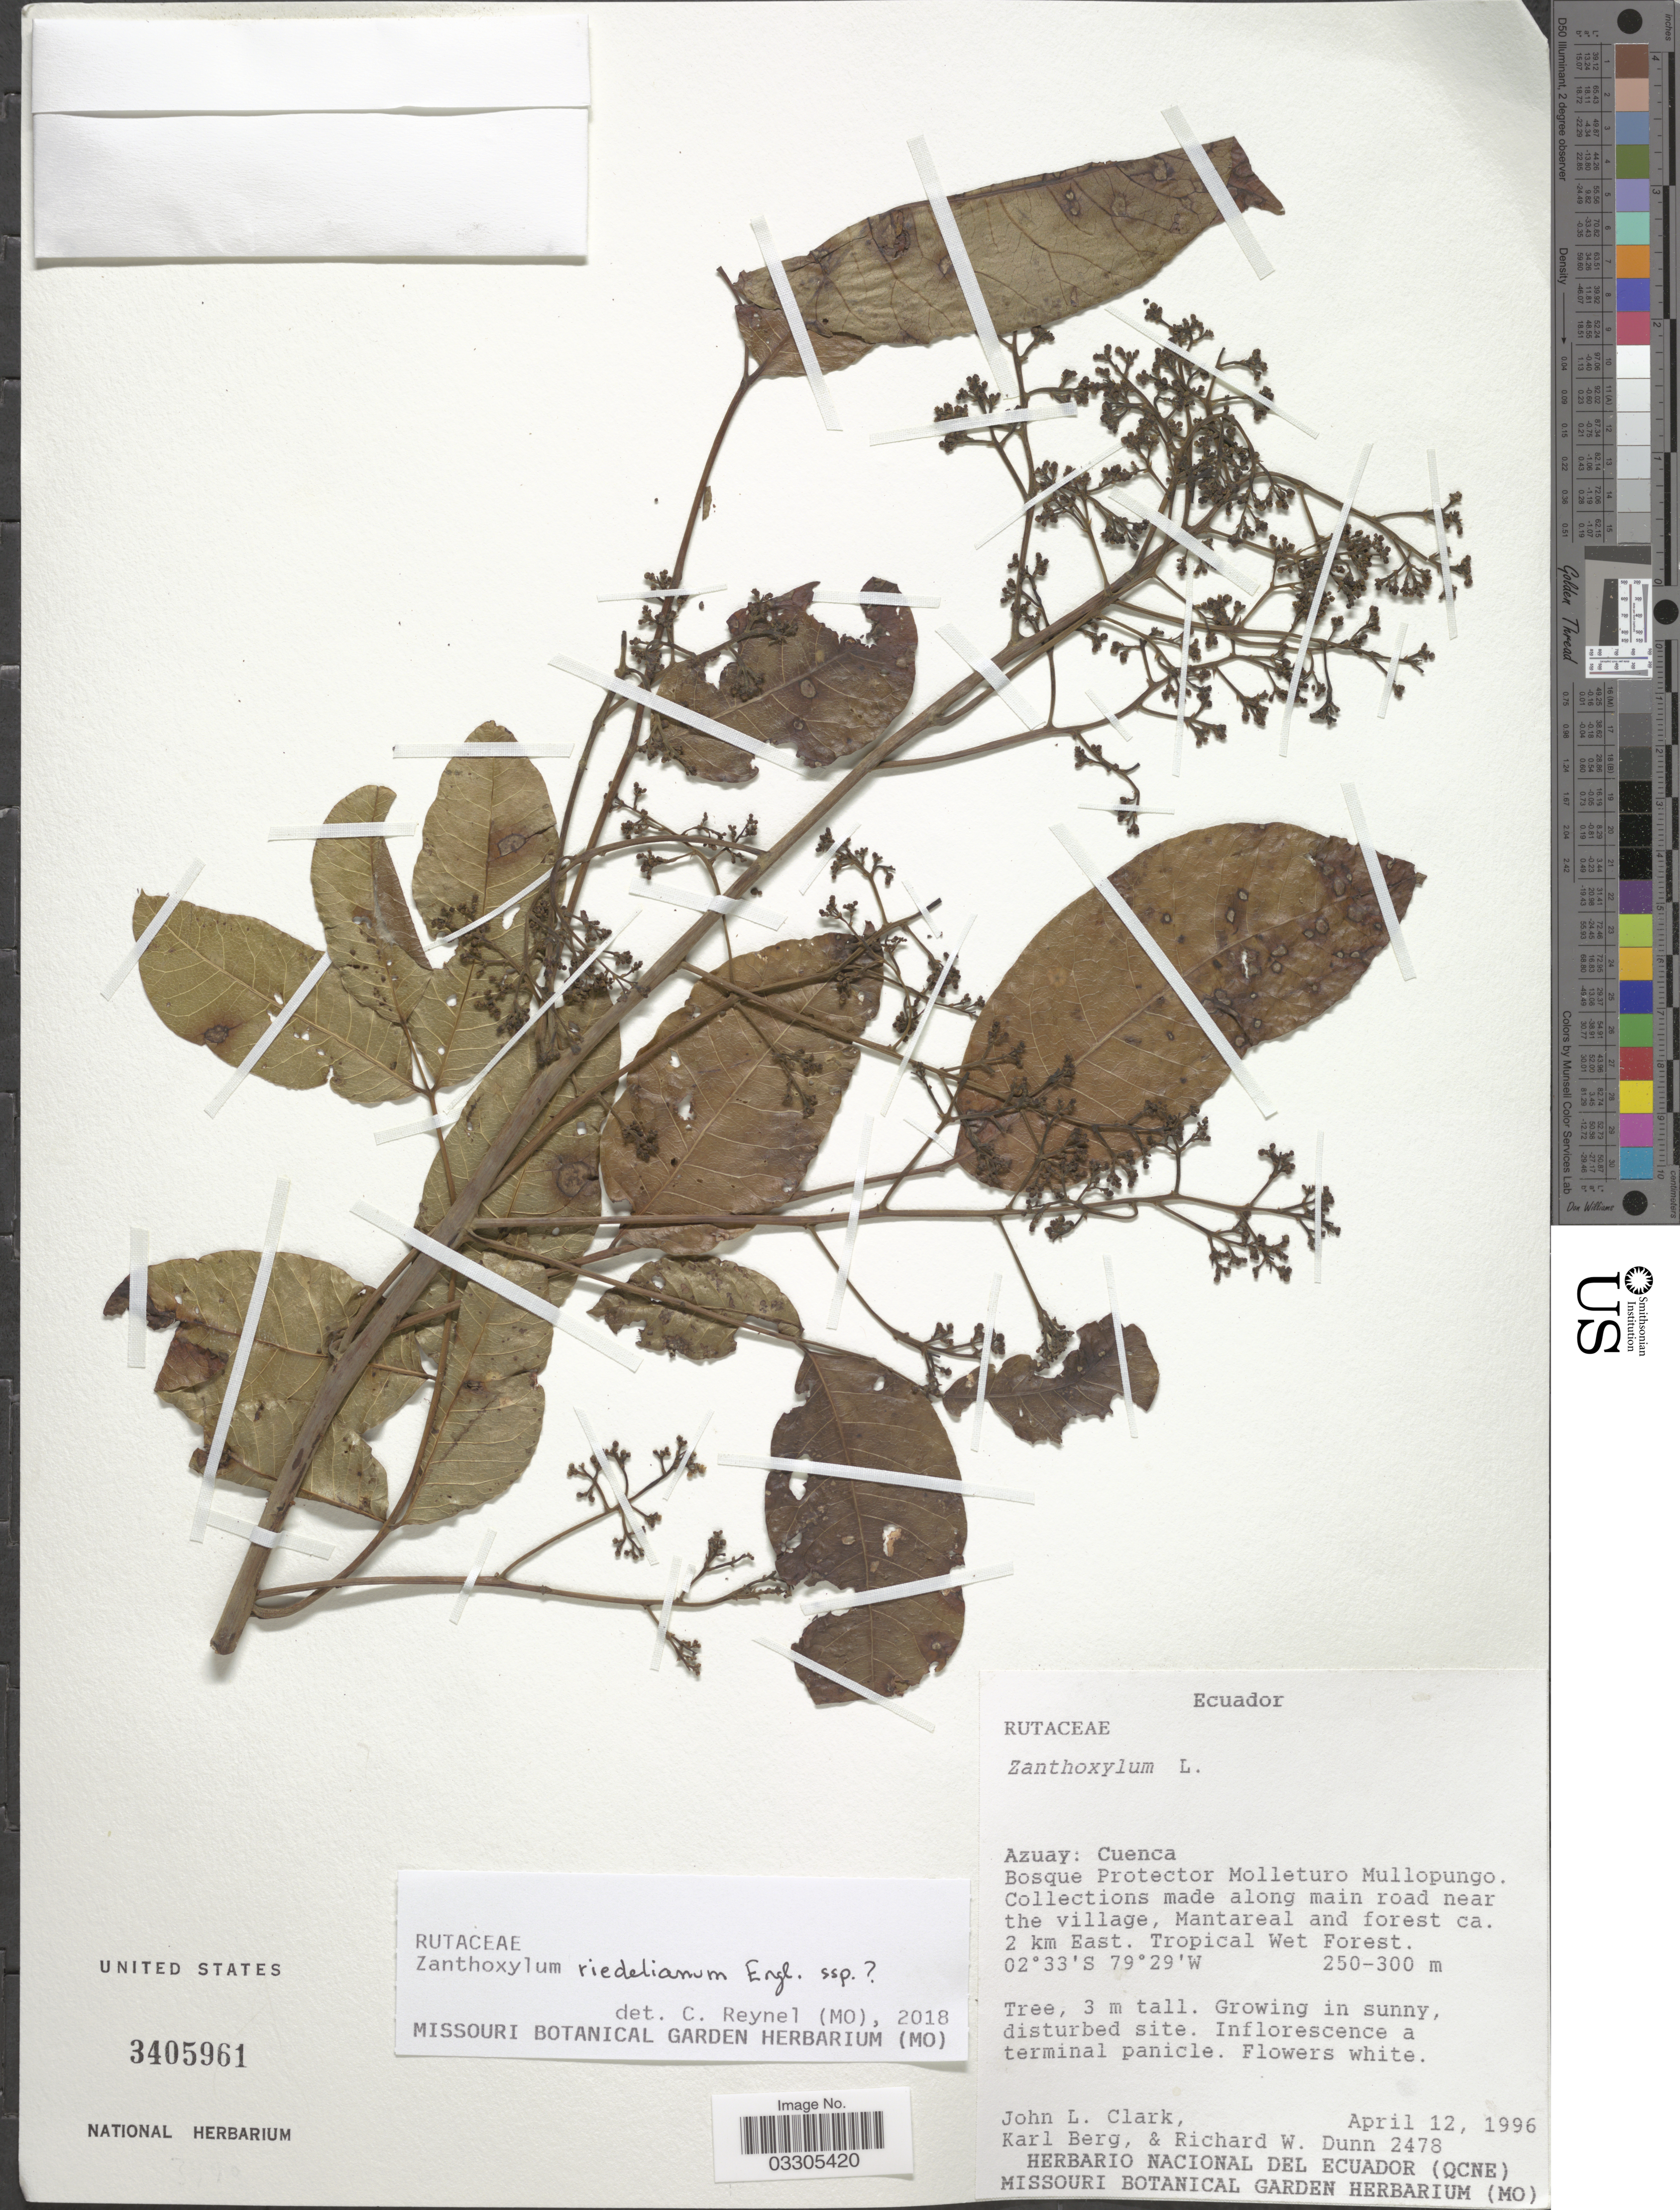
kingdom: Plantae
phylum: Tracheophyta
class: Magnoliopsida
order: Sapindales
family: Rutaceae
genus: Zanthoxylum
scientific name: Zanthoxylum riedelianum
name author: Engl.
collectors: J. L. Clark, K. Berg & R. Dunn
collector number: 2478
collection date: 1996-04-12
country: Ecuador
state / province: Azuay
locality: Cuenca. Bosque Protector Molleturo Mullopungo. Collections made along main road near the village, Mantareal and forest ca. 2 km East. Tropical Wet Forest.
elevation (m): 250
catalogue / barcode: US 3405961